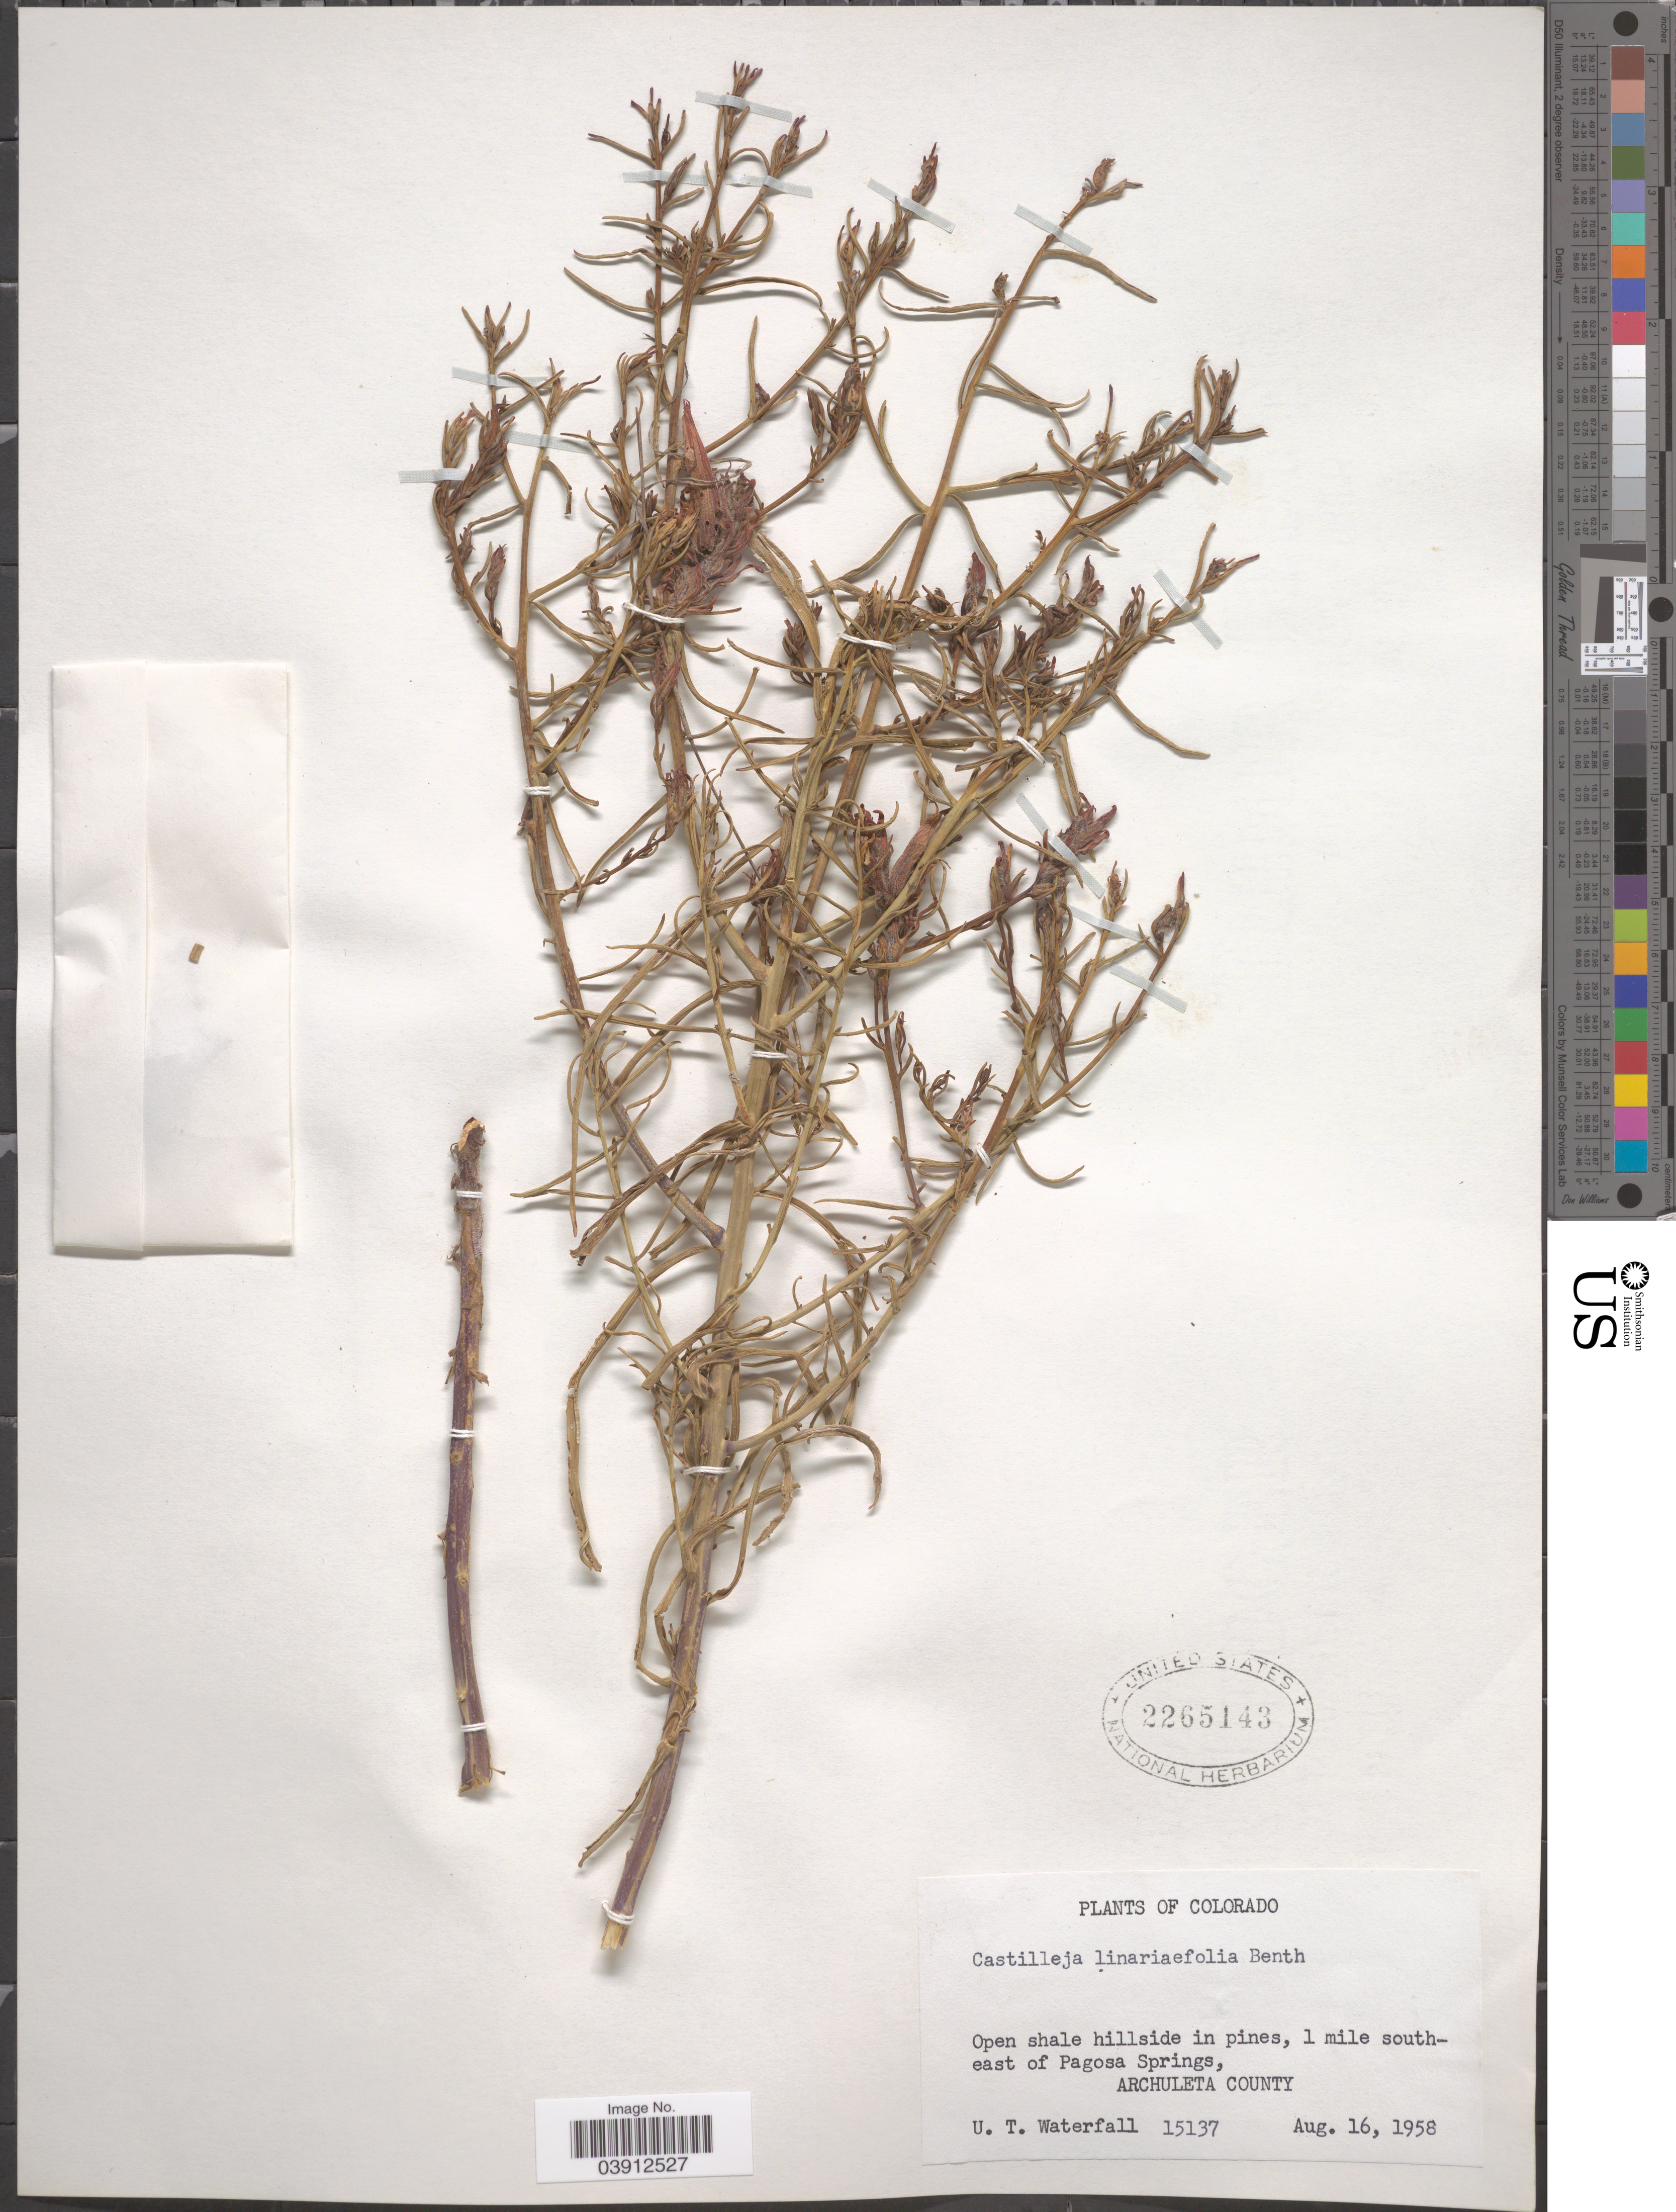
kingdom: Plantae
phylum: Tracheophyta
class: Magnoliopsida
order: Lamiales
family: Orobanchaceae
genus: Castilleja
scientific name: Castilleja linariifolia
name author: Benth.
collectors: U. T. Waterfall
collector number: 15137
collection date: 1958-08-16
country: United States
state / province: Colorado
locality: Open shale hillside in pines, 1 mile southeast of Pagosa Springs, Archuleta County.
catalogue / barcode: US 2265143